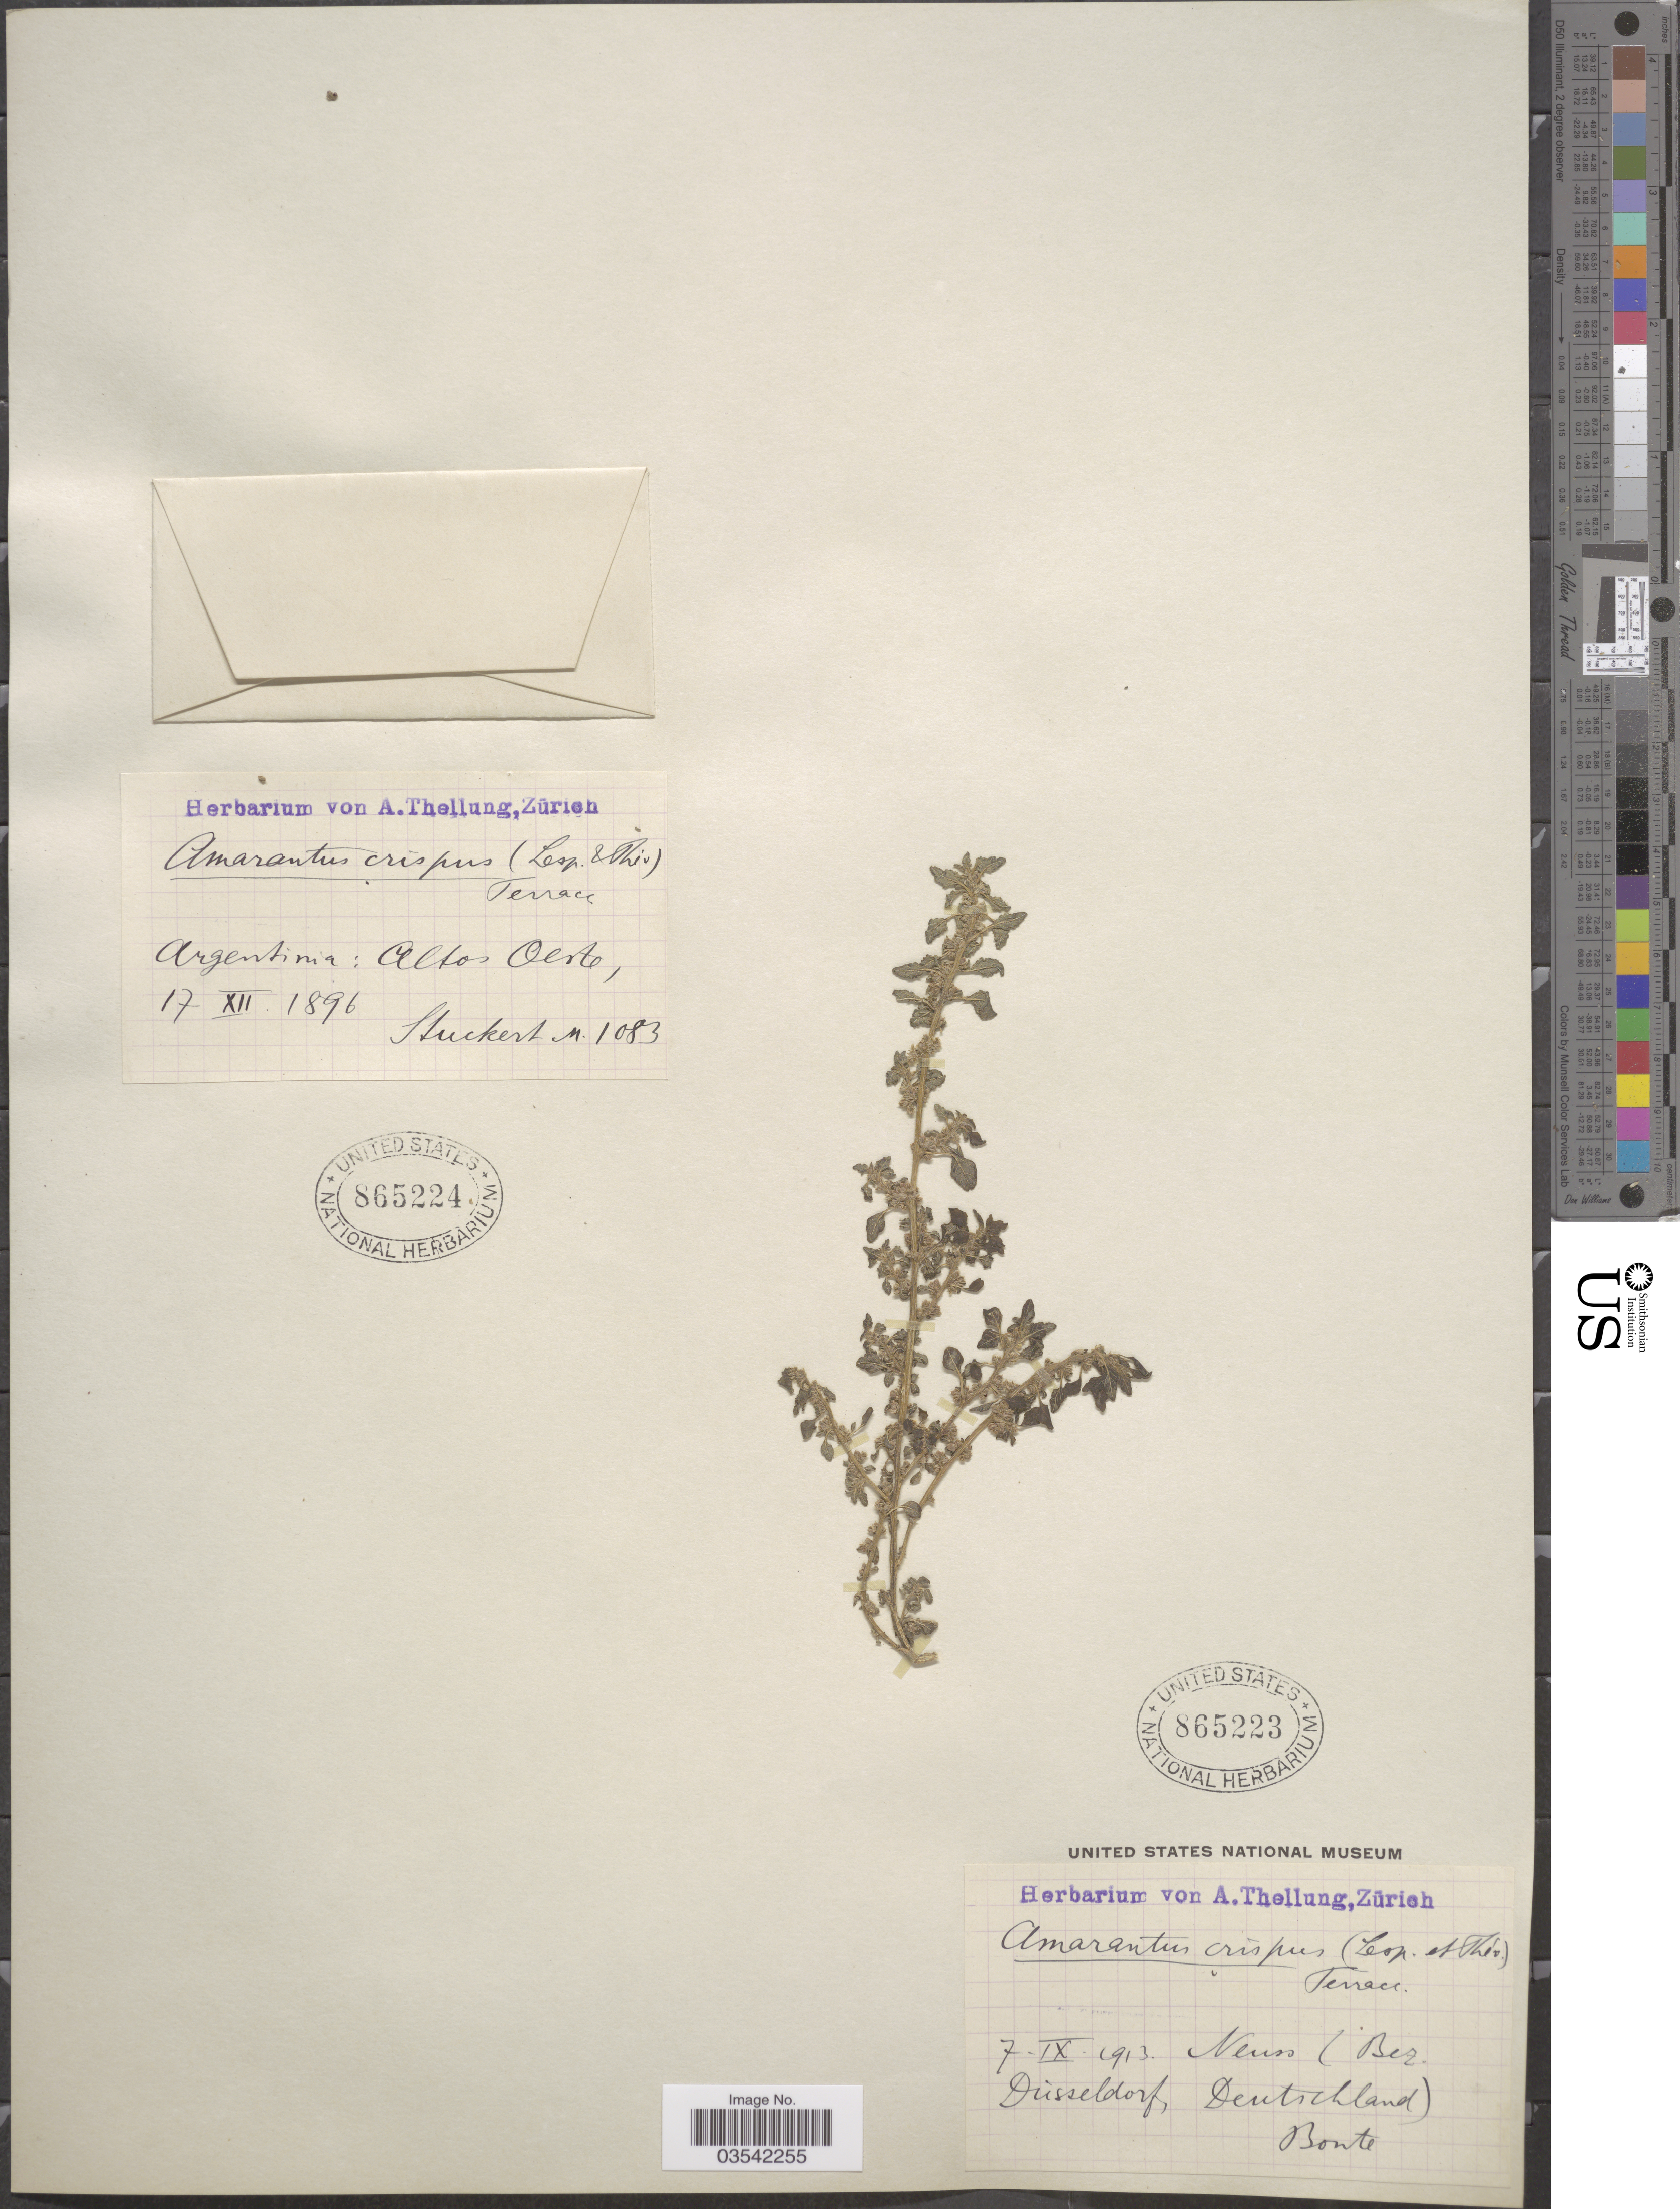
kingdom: Plantae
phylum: Tracheophyta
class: Magnoliopsida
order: Caryophyllales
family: Amaranthaceae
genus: Amaranthus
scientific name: Amaranthus crispus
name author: (Lesp. & Thévenau) A. Braun ex J.M. Coult. & S. Watson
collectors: Stuckert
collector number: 1083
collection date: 1896-12-17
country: Argentina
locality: Argentinia: Altos Oerte.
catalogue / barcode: US 865224